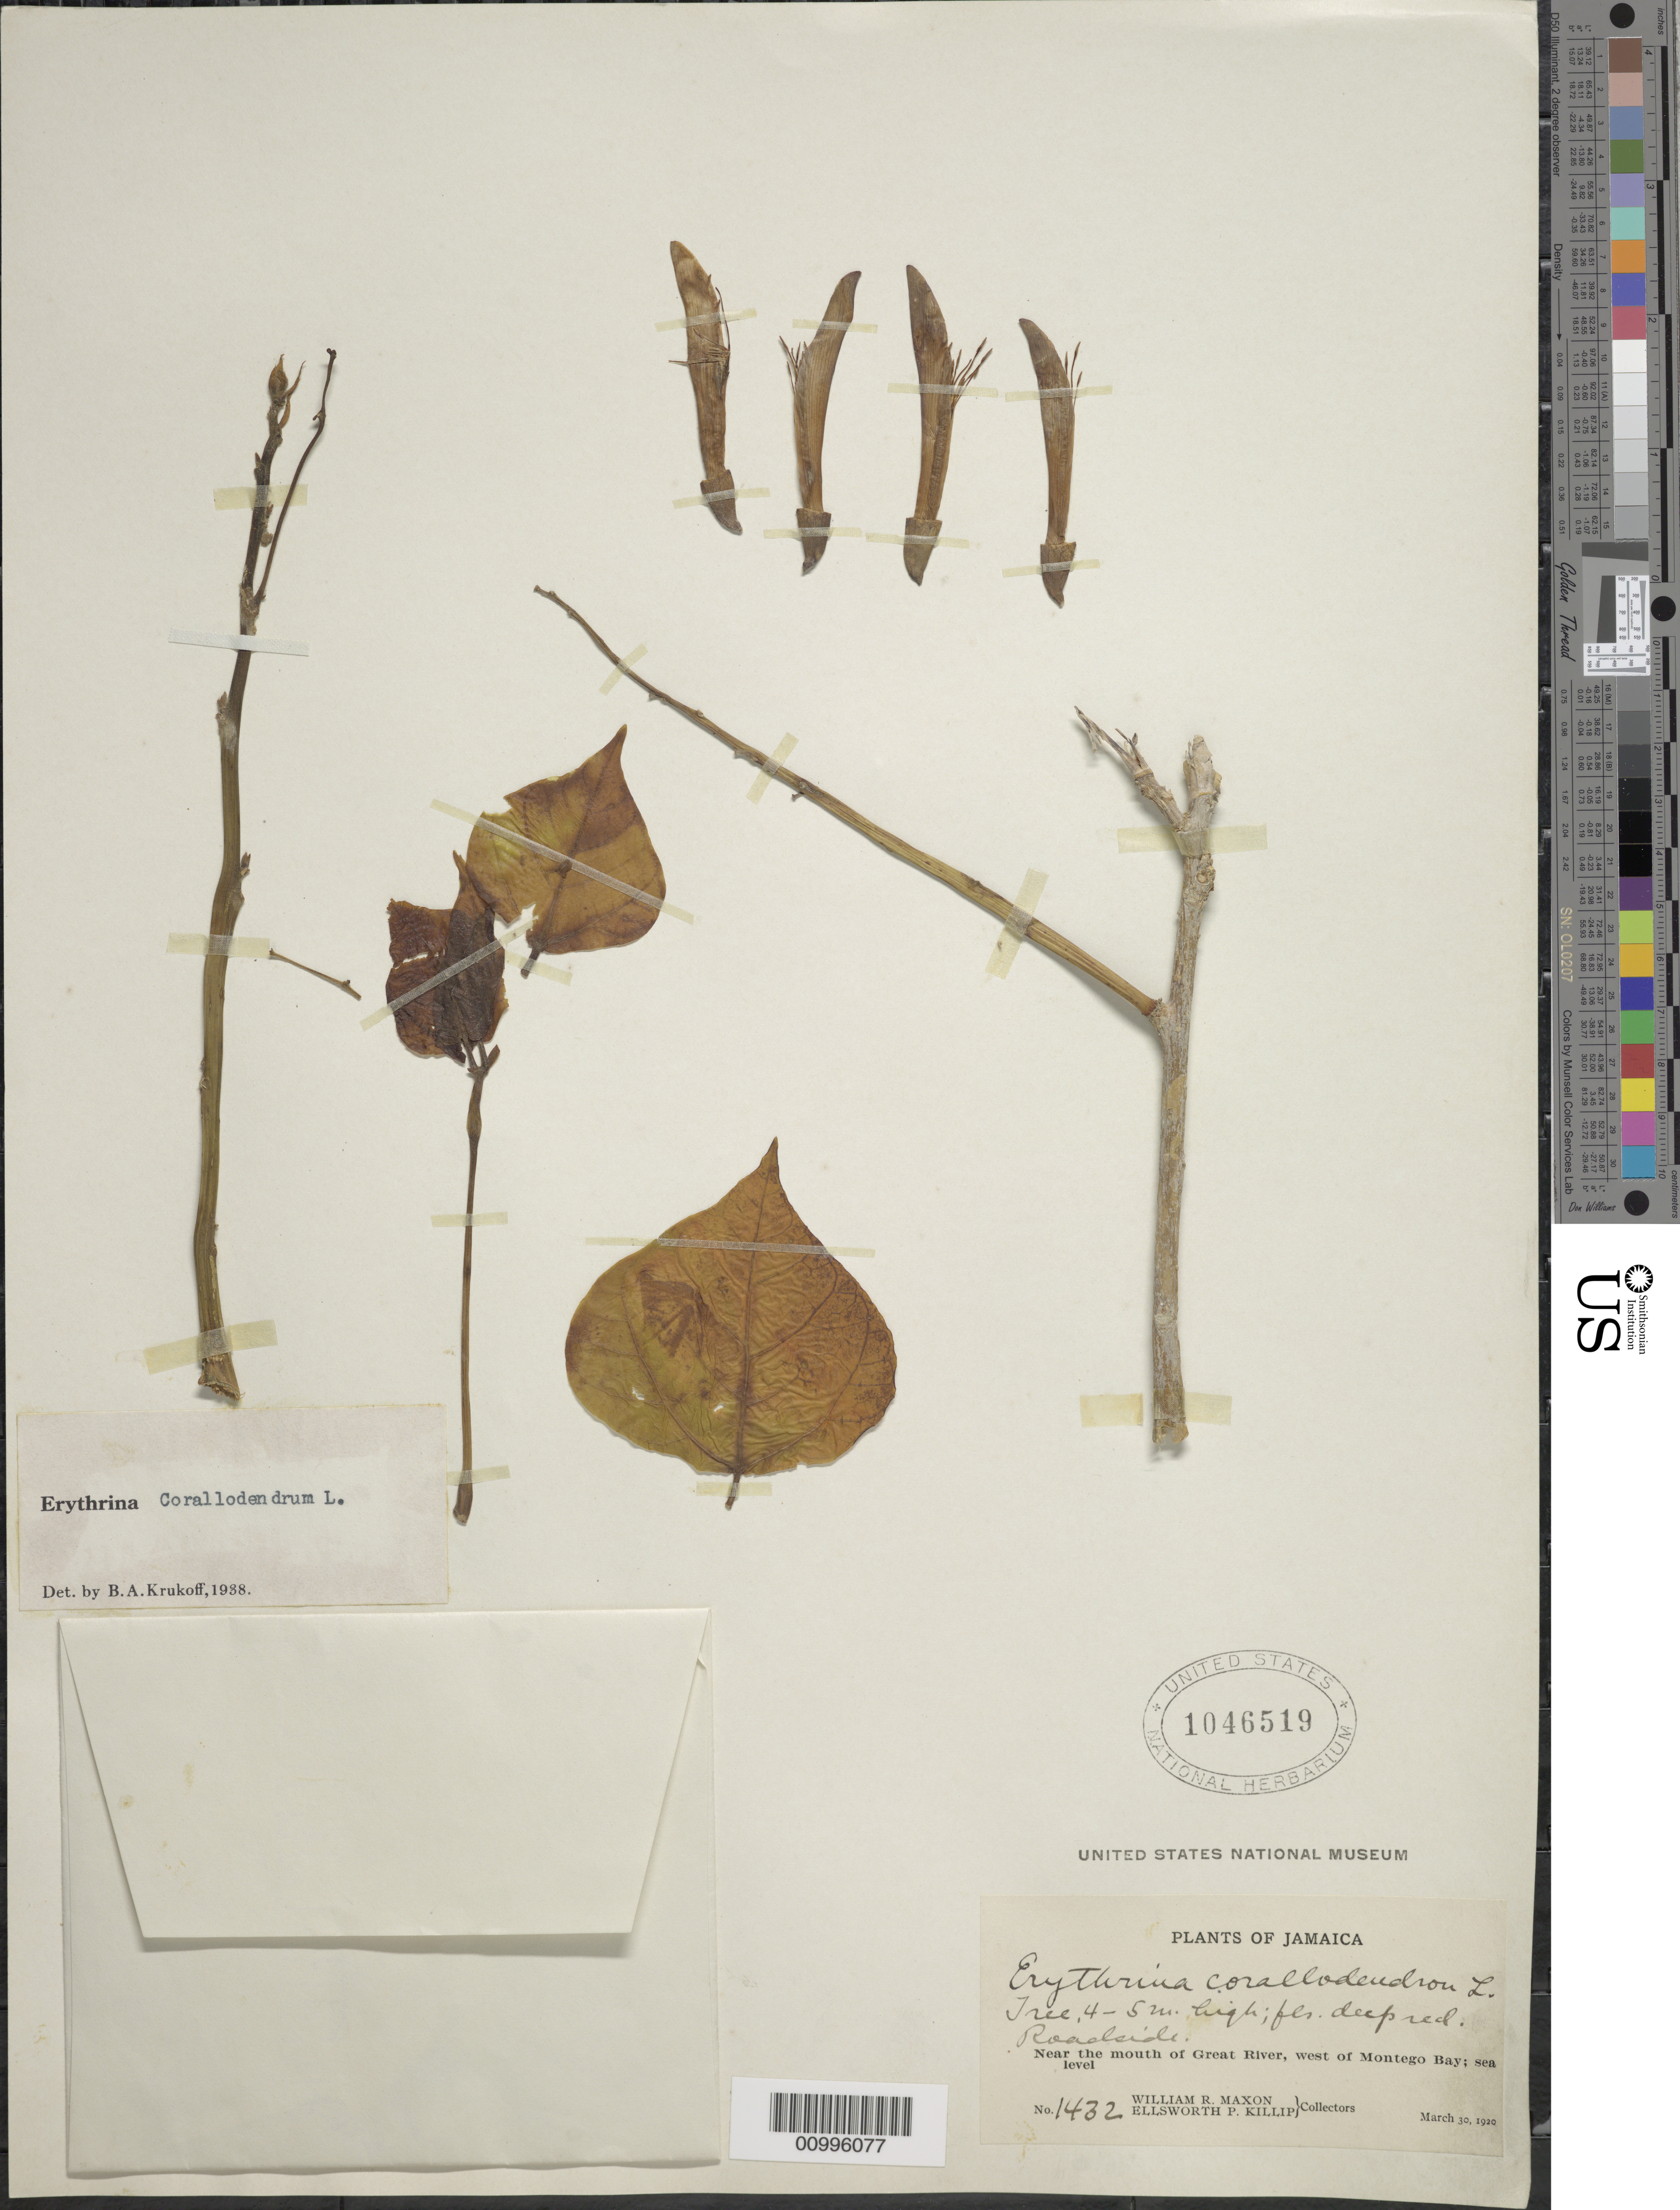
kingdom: Plantae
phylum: Tracheophyta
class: Magnoliopsida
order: Fabales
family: Fabaceae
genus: Erythrina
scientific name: Erythrina corallodendron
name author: L.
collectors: W. R. Maxon & E. P. Killip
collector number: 1432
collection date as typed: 30 Mar 1920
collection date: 1920-03-30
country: Jamaica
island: Jamaica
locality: Near the mouth of the mouth of Great River, W of Montego Bay; sea level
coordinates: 0 N, 0 E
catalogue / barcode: US 1046519